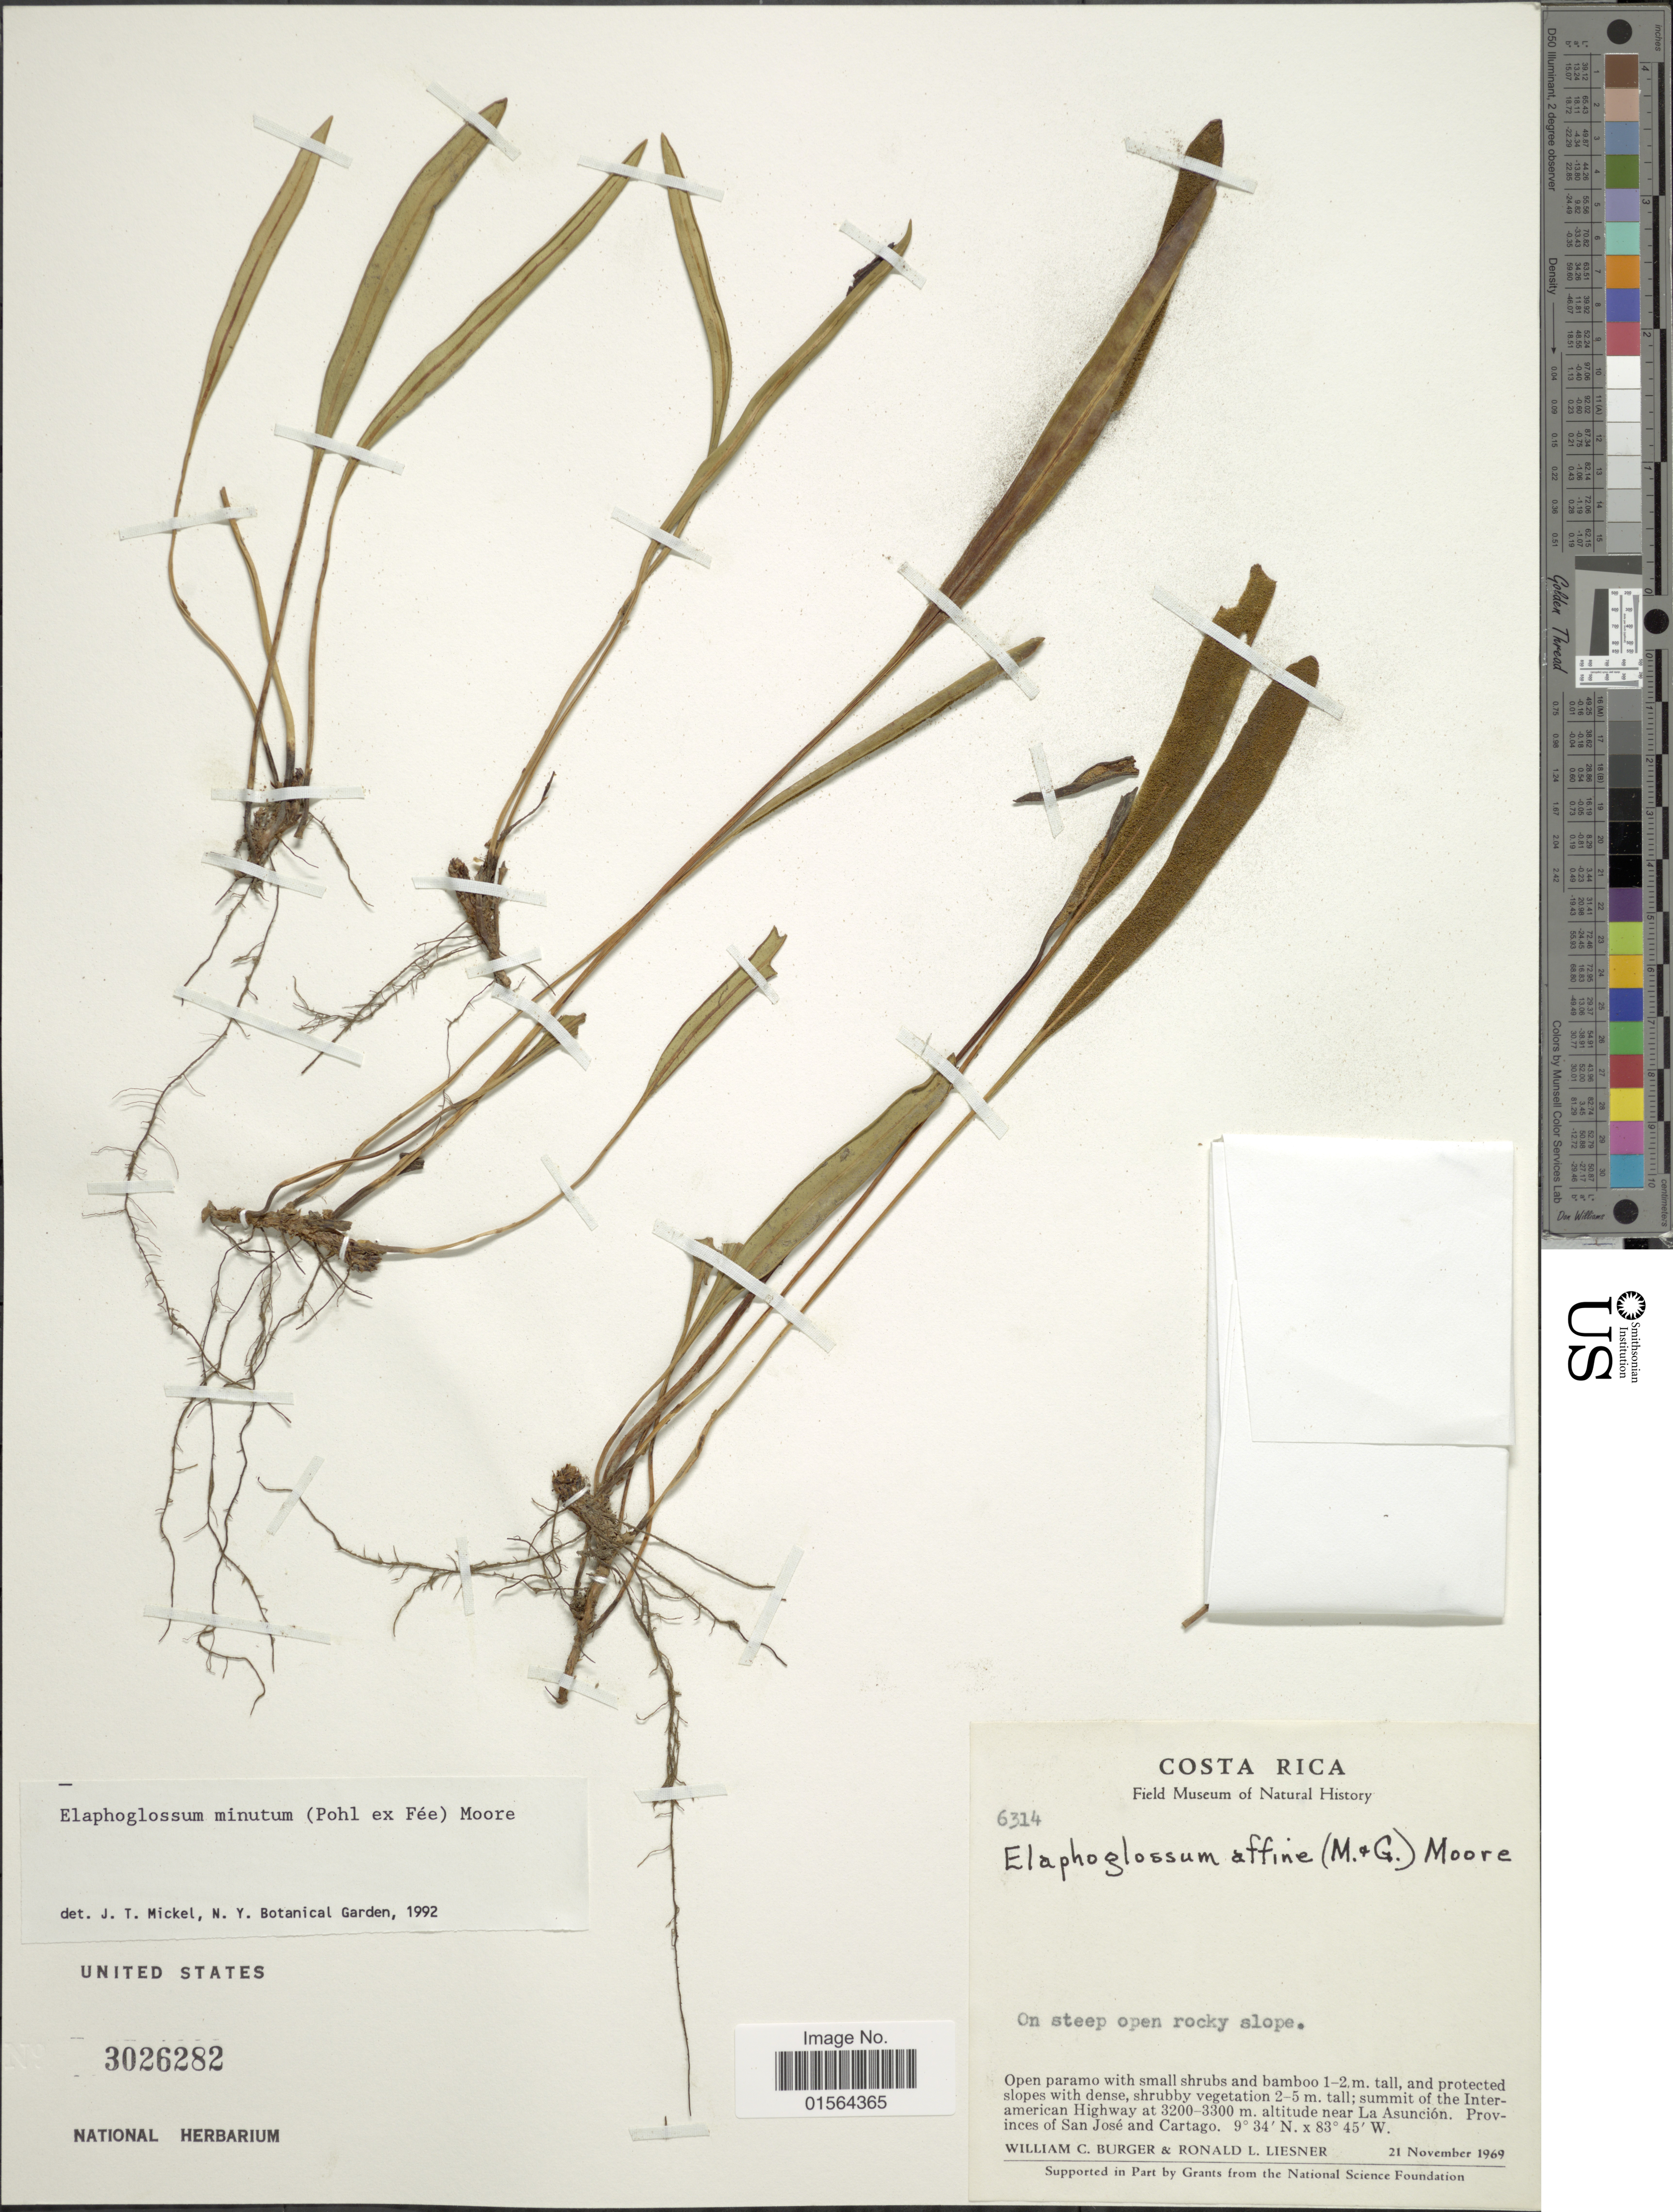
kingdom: Plantae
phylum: Tracheophyta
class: Polypodiopsida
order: Polypodiales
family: Dryopteridaceae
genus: Elaphoglossum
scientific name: Elaphoglossum minutum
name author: (Pohl ex Fée) T. Moore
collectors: W. Burger & R. L. Liesner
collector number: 6314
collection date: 1969-11-21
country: Costa Rica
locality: Summit of the Interamerican Highway, near La Asuncion, Provinces of San Jose and Cartago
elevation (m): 3200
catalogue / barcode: US 3026282